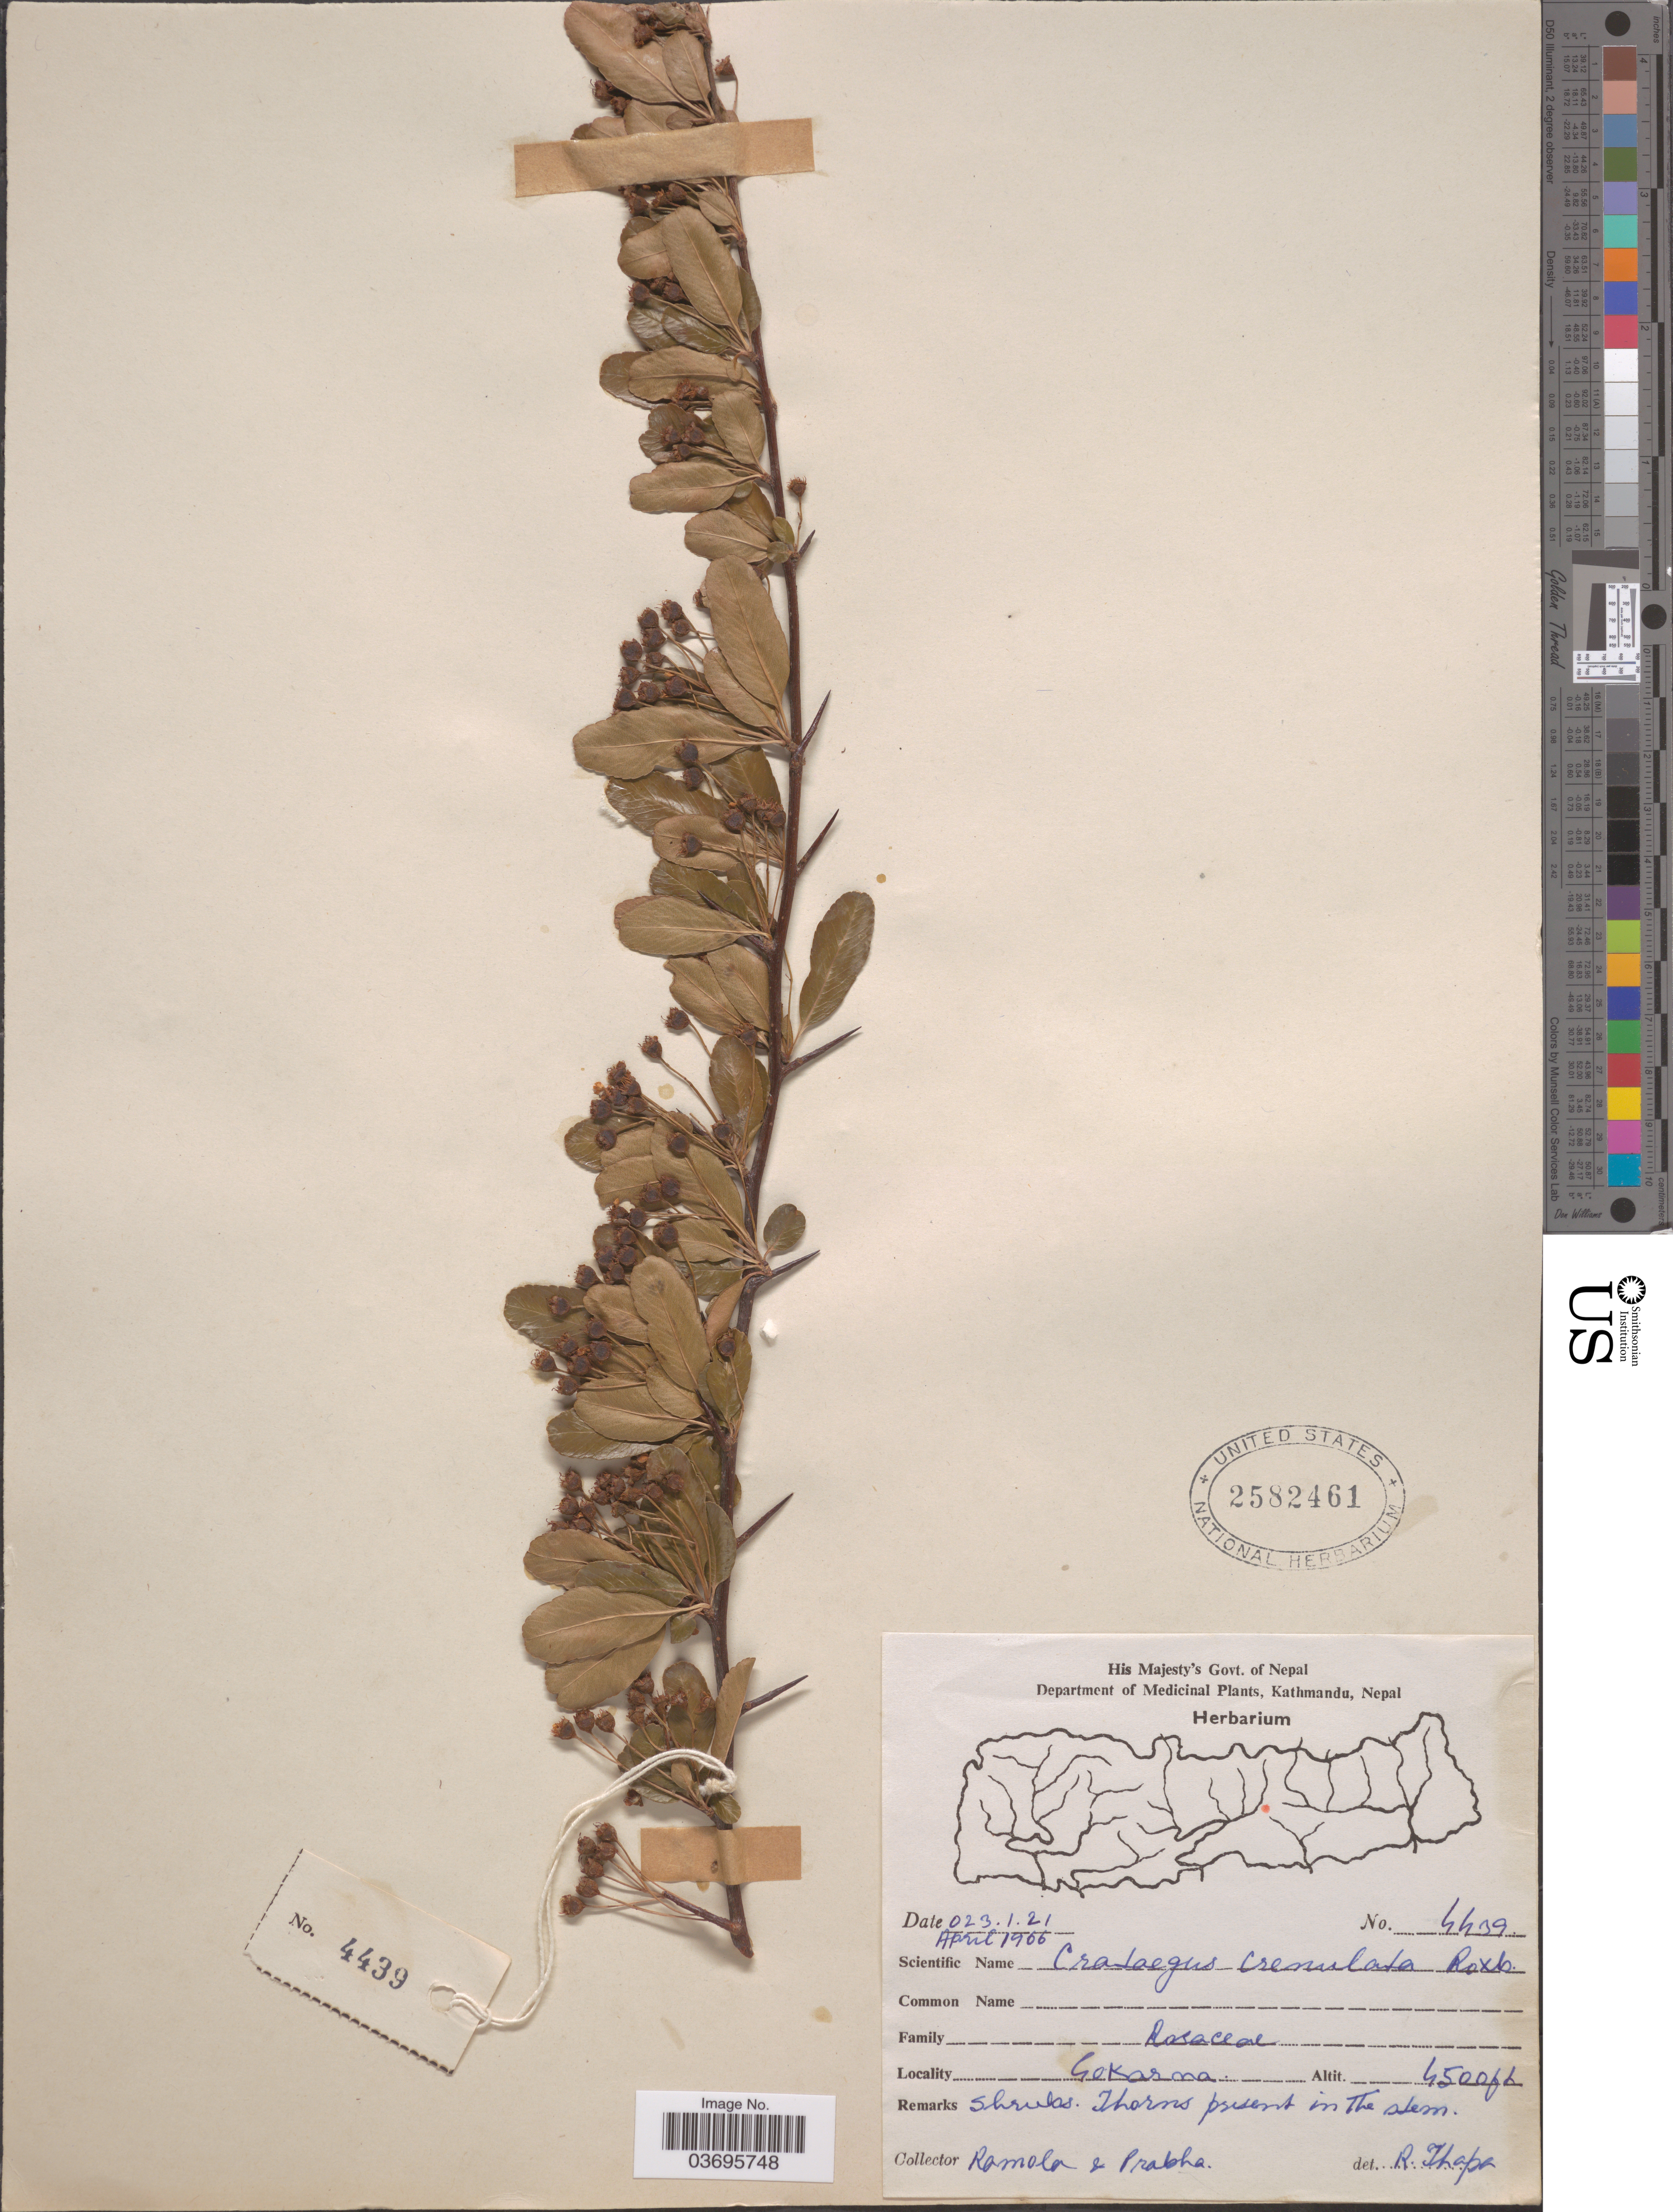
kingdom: Plantae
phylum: Tracheophyta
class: Magnoliopsida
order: Rosales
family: Rosaceae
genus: Pyracantha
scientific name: Pyracantha crenulata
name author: (D. Don) M. Roem.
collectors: R. Thapa & P. Pradhan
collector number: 4439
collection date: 1966-04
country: Nepal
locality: Gokarna.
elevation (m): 1372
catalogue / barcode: US 2582461